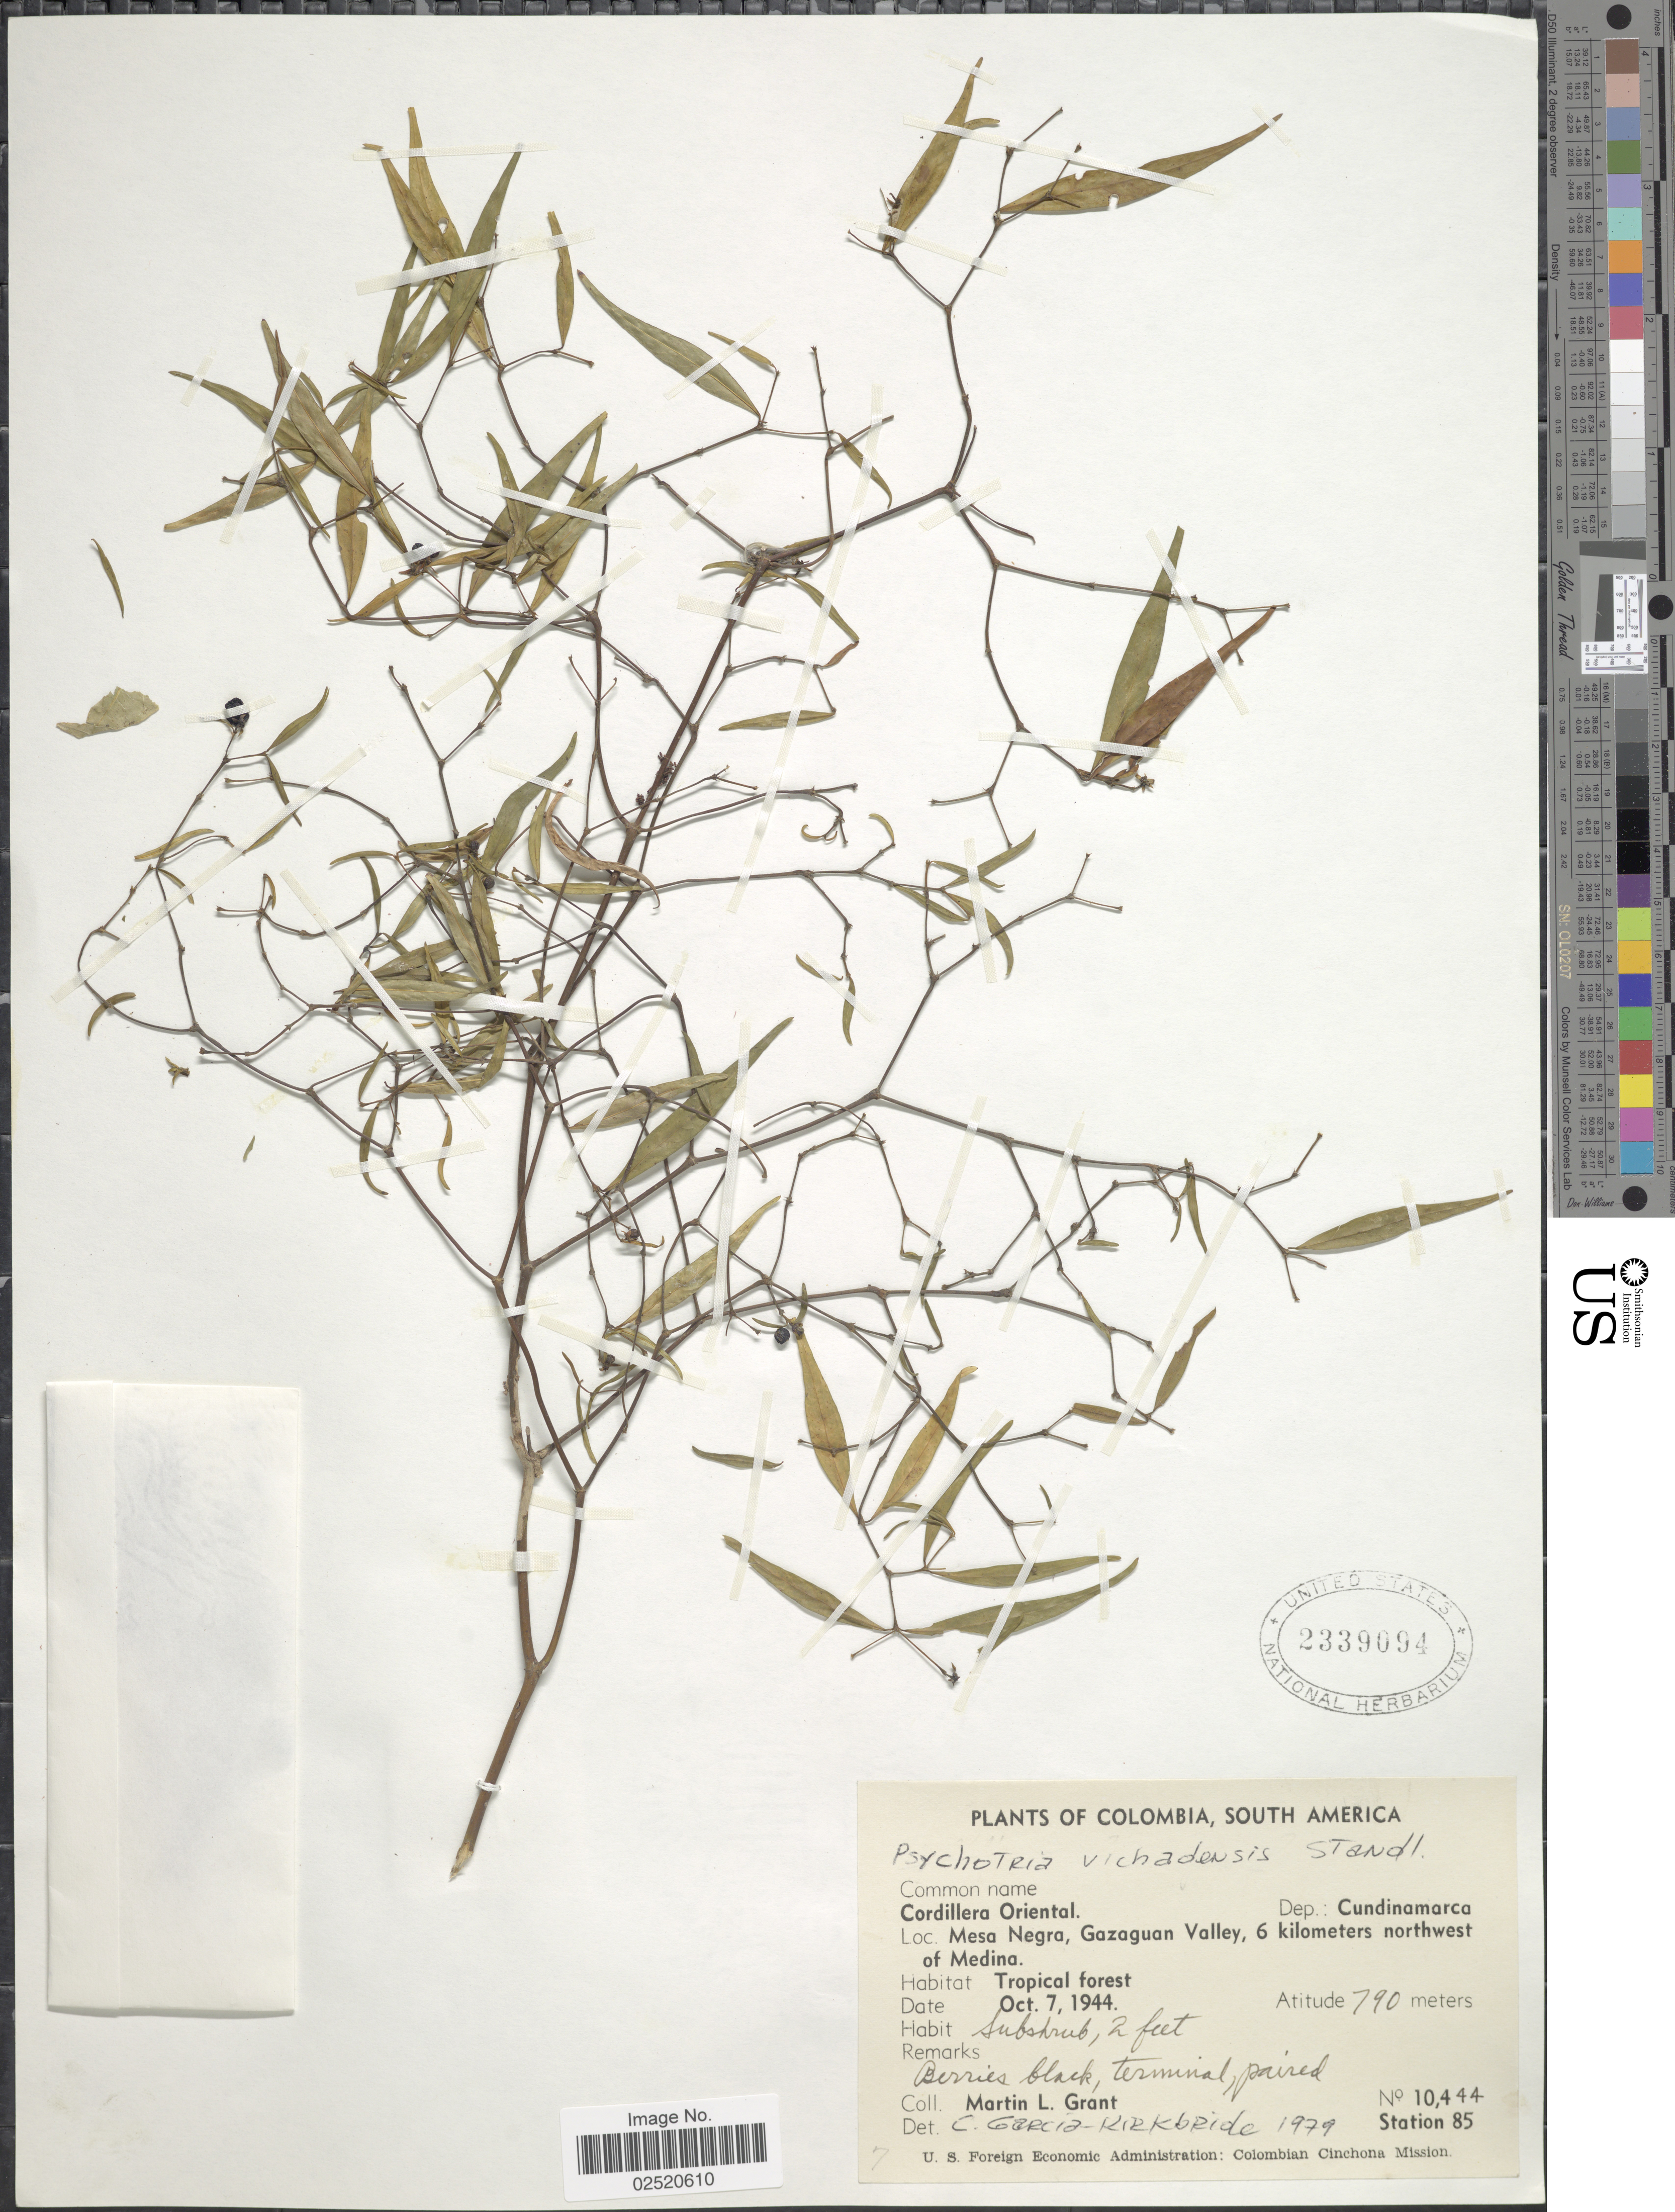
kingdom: Plantae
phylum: Tracheophyta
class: Magnoliopsida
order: Gentianales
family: Rubiaceae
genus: Psychotria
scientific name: Psychotria vichadensis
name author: Standl.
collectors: M. L. Grant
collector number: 10444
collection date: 1944-10-07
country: Colombia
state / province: Cundinamarca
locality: Cordillera Oriental. Mesa Negra, Gazaguan Valley, 6 kilometers northwest of Medina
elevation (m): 790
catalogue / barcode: US 2339094